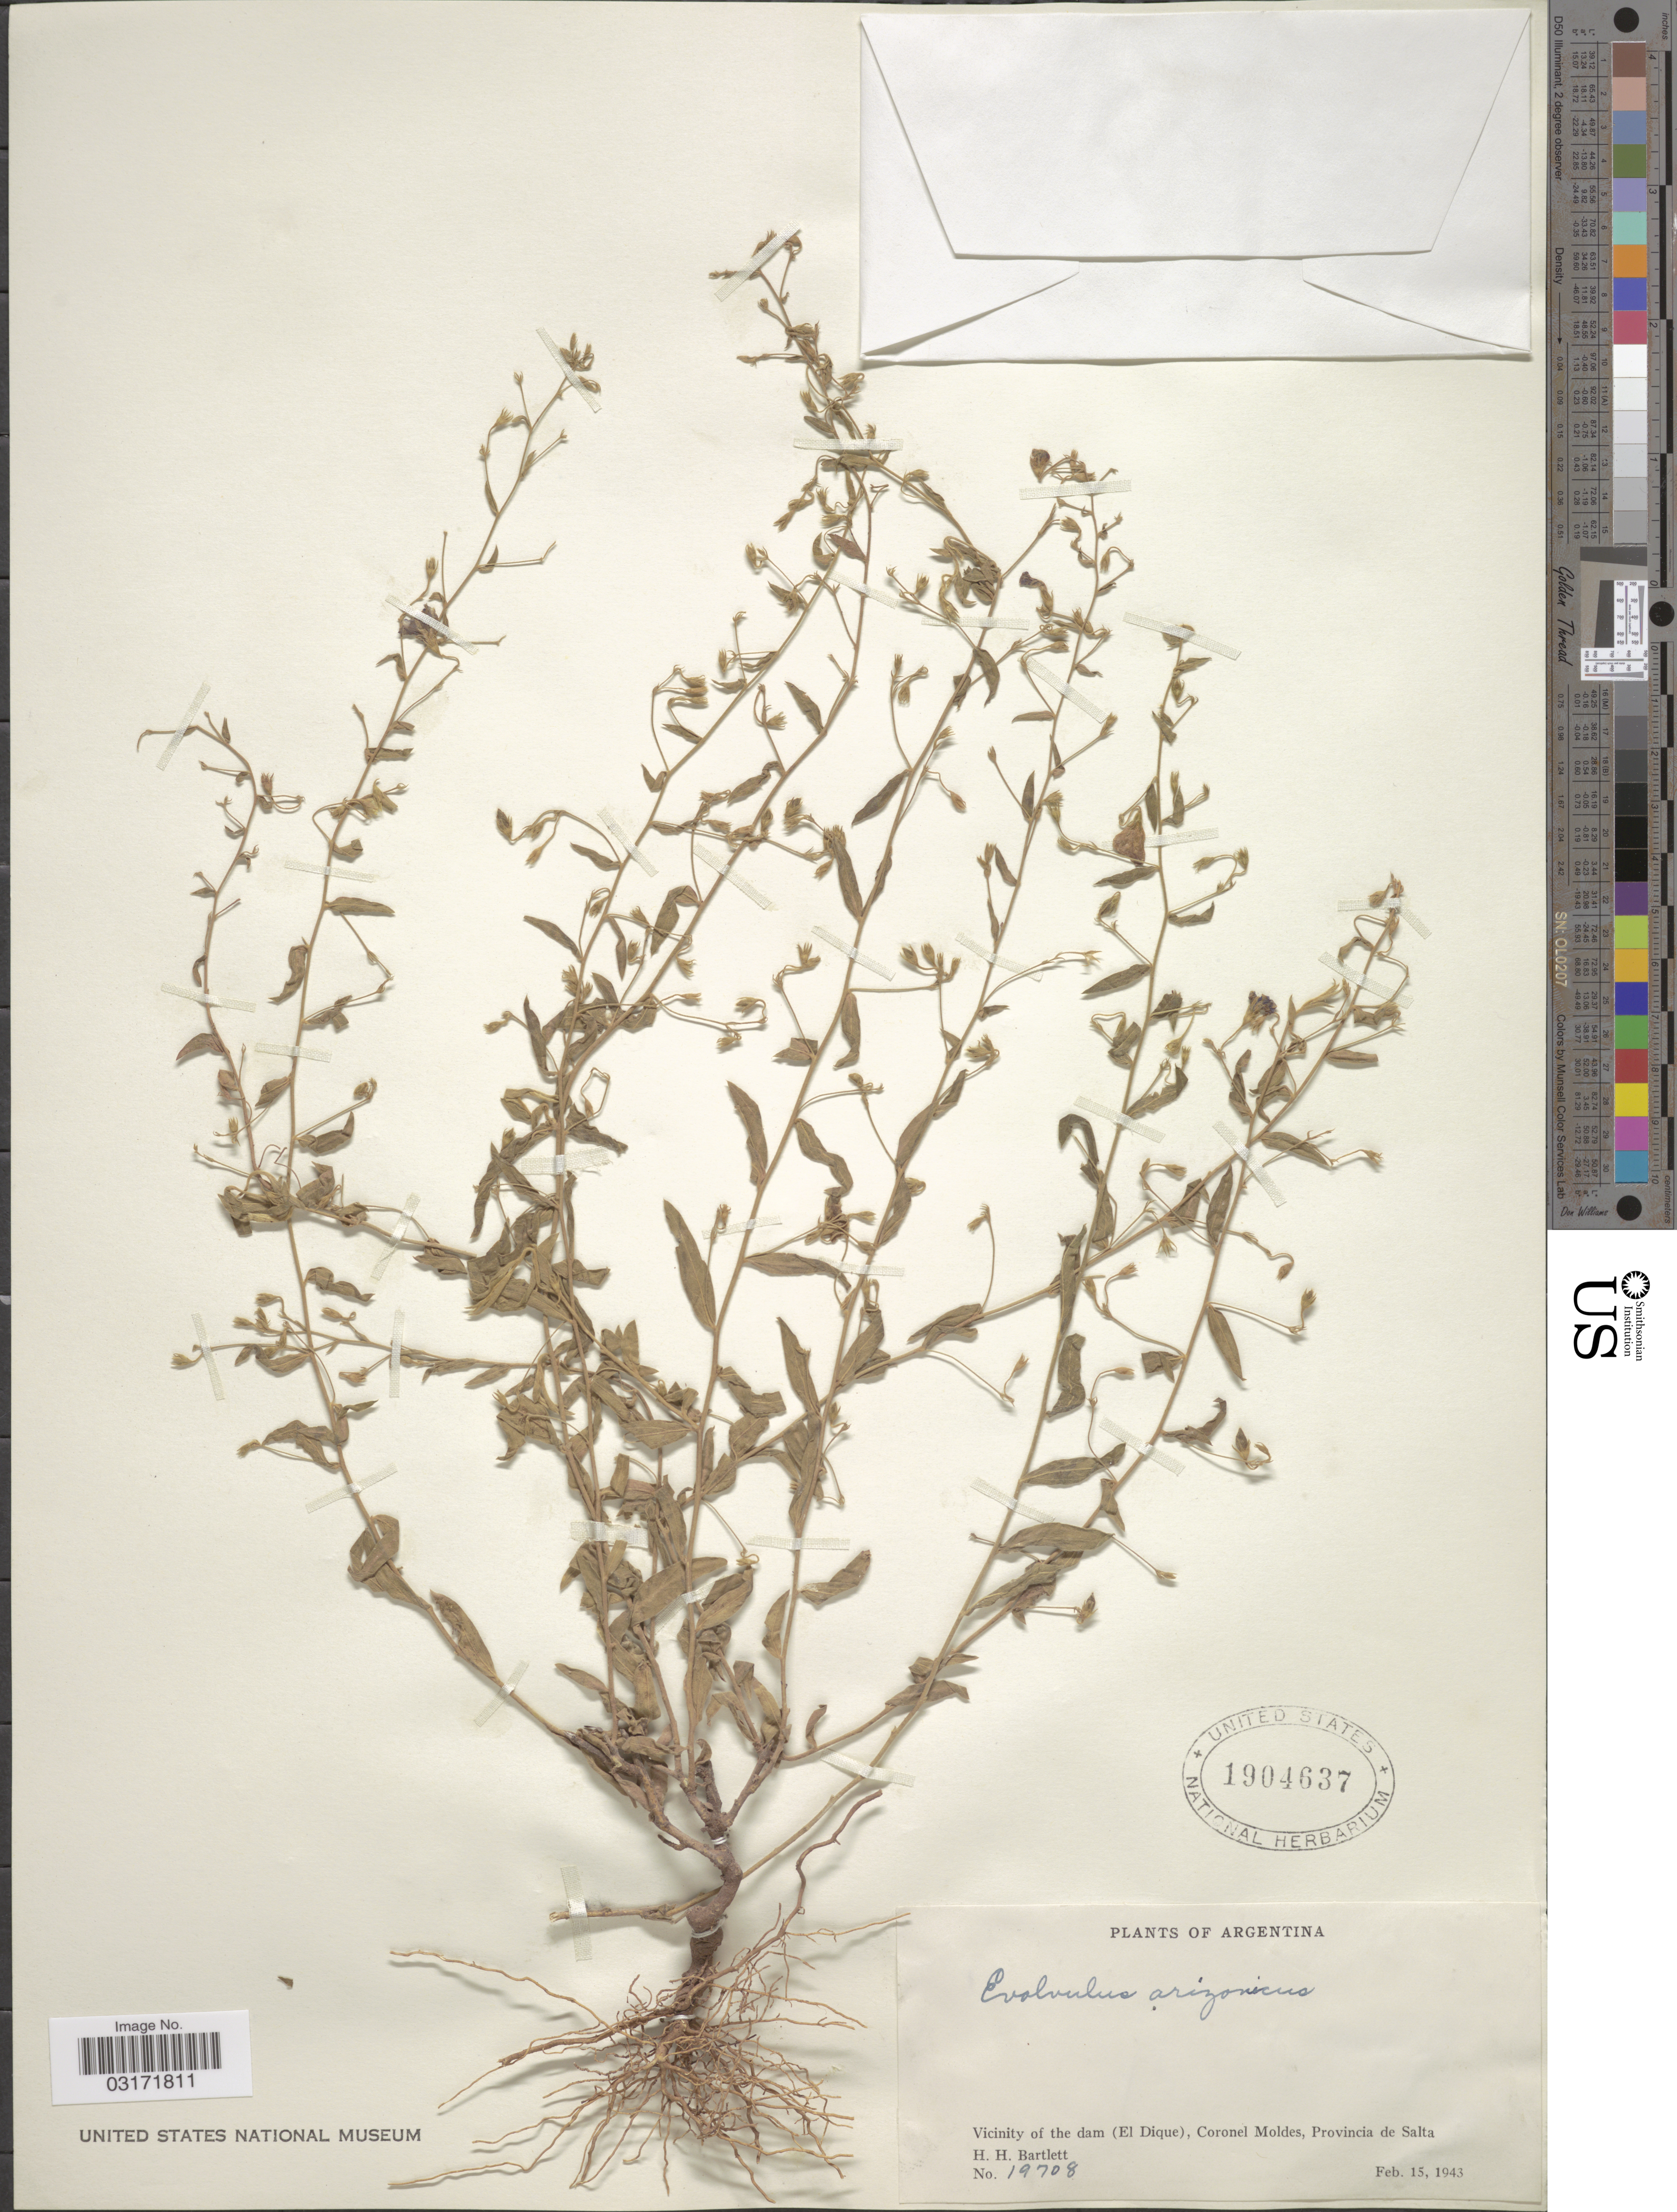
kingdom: Plantae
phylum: Tracheophyta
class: Magnoliopsida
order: Solanales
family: Convolvulaceae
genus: Evolvulus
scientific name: Evolvulus arizonicus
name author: A. Gray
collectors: H. H. Bartlett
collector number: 19708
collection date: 1943-02-15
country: Argentina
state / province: Salta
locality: Vicinity of the dam (El Dique), Coronel Moldes, Provincia de Salta.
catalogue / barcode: US 1904637